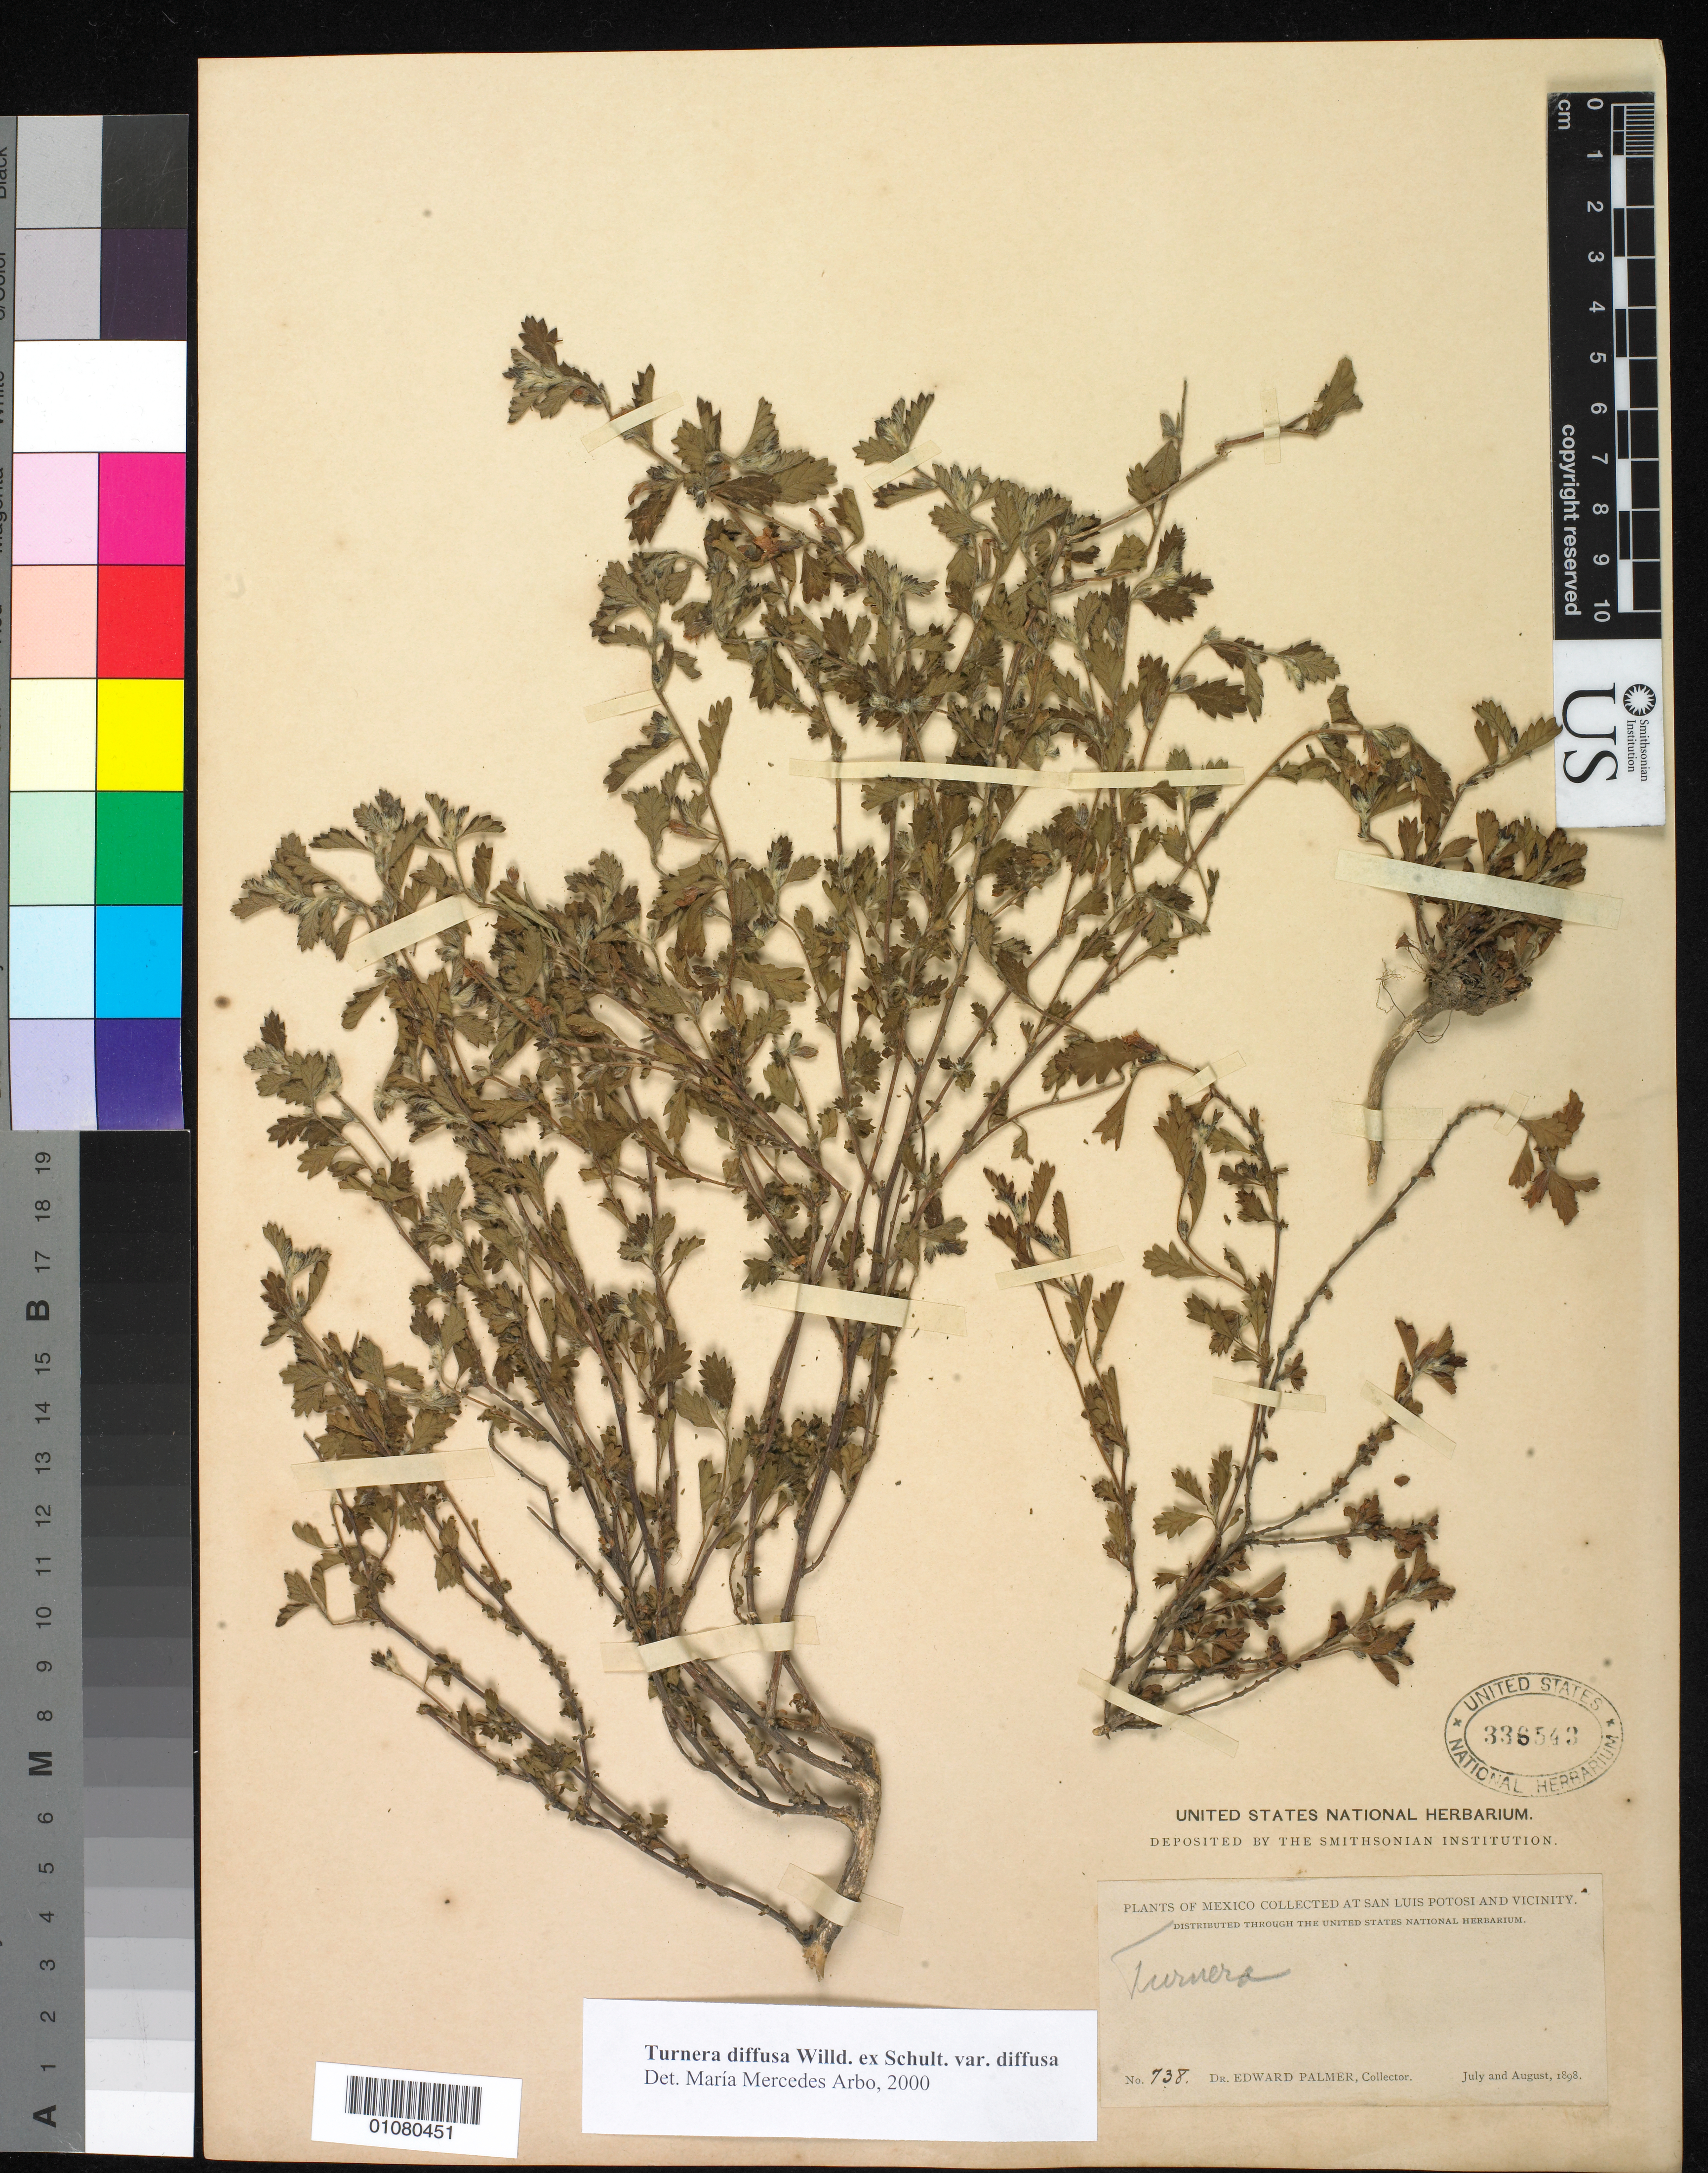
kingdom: Plantae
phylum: Tracheophyta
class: Magnoliopsida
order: Malpighiales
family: Turneraceae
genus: Turnera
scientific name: Turnera diffusa var. diffusa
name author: Willd. ex Schult.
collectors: E. Palmer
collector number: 738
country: Mexico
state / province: San Luis Potosí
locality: San Luis Potosi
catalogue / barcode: US 366543